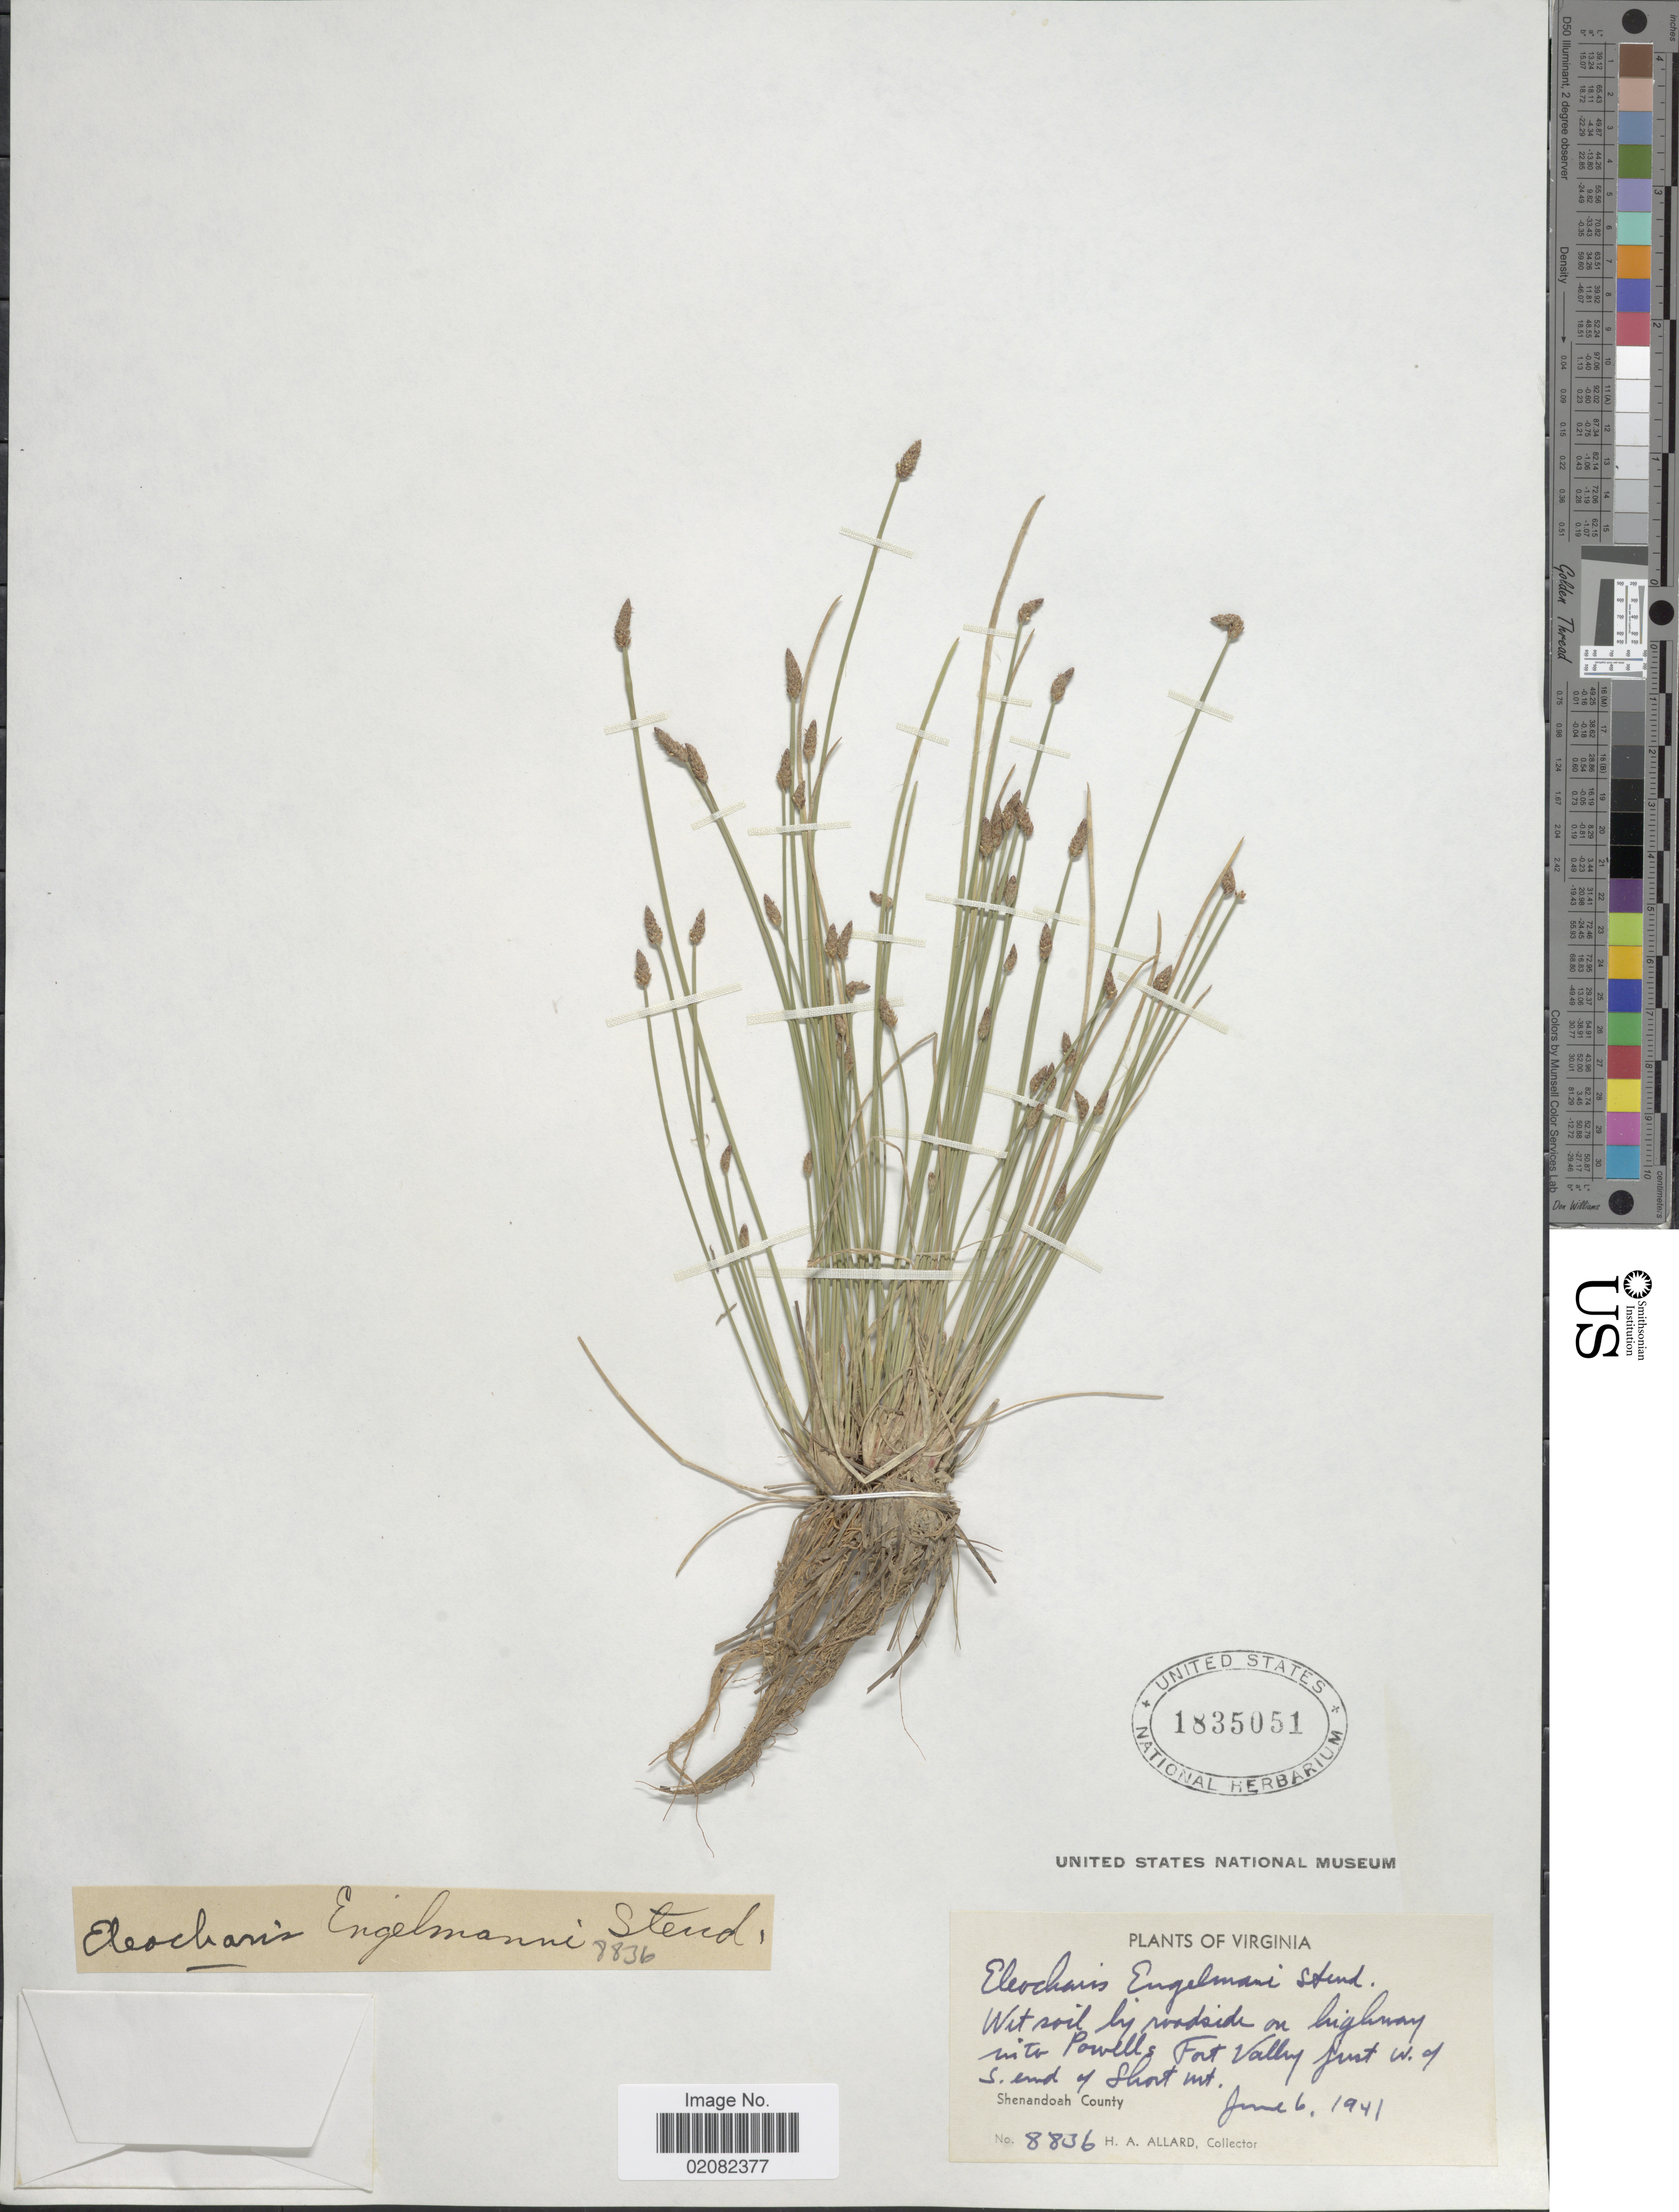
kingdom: Plantae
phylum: Tracheophyta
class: Liliopsida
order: Poales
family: Cyperaceae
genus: Eleocharis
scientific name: Eleocharis engelmannii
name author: Steud.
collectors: H. A. Allard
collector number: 8836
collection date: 1941-06-06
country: United States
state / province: Virginia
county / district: Shenandoah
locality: Highway into Powells Fort Valley just w of s end of Short Mt, Shenandoah County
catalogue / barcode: US 1835051